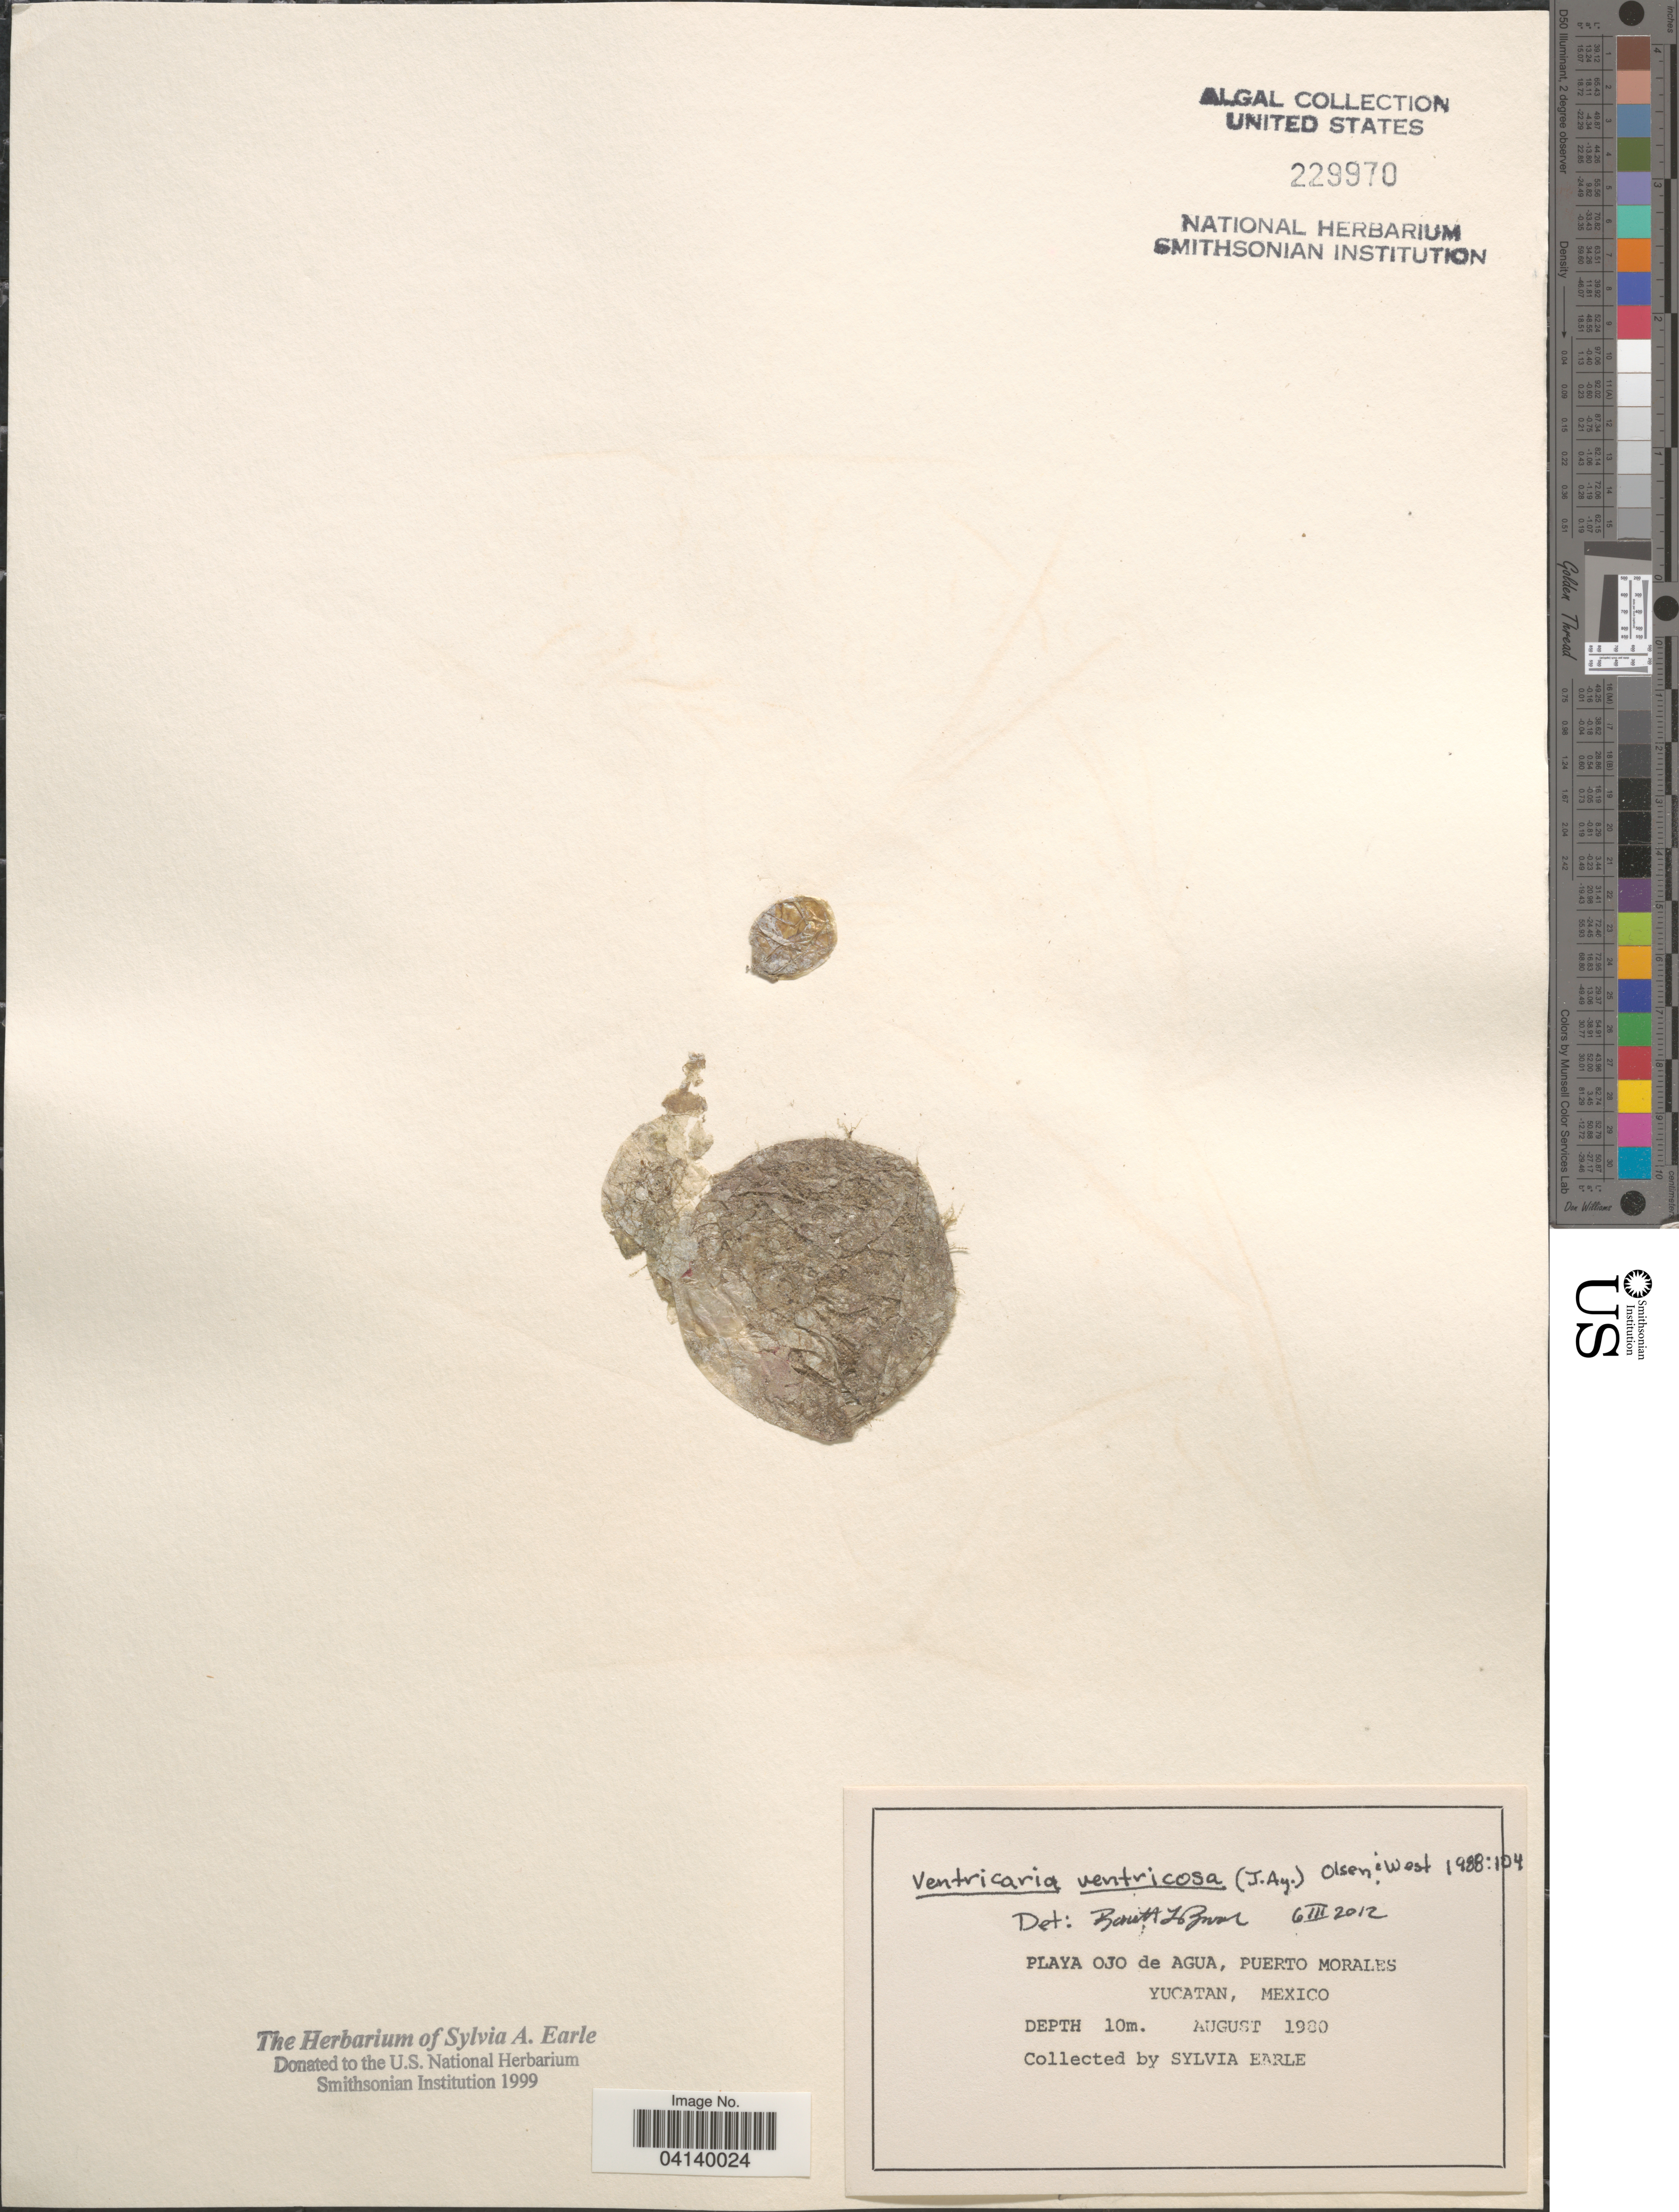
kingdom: Plantae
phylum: Chlorophyta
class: Ulvophyceae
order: Siphonocladales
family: Valoniaceae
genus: Valonia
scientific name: Valonia ventricosa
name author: J. Agardh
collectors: S. A. Earle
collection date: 1980-08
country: Mexico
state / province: Yucatán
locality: Playa Ojo de Agua, Puerto Morales.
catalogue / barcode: US 229970